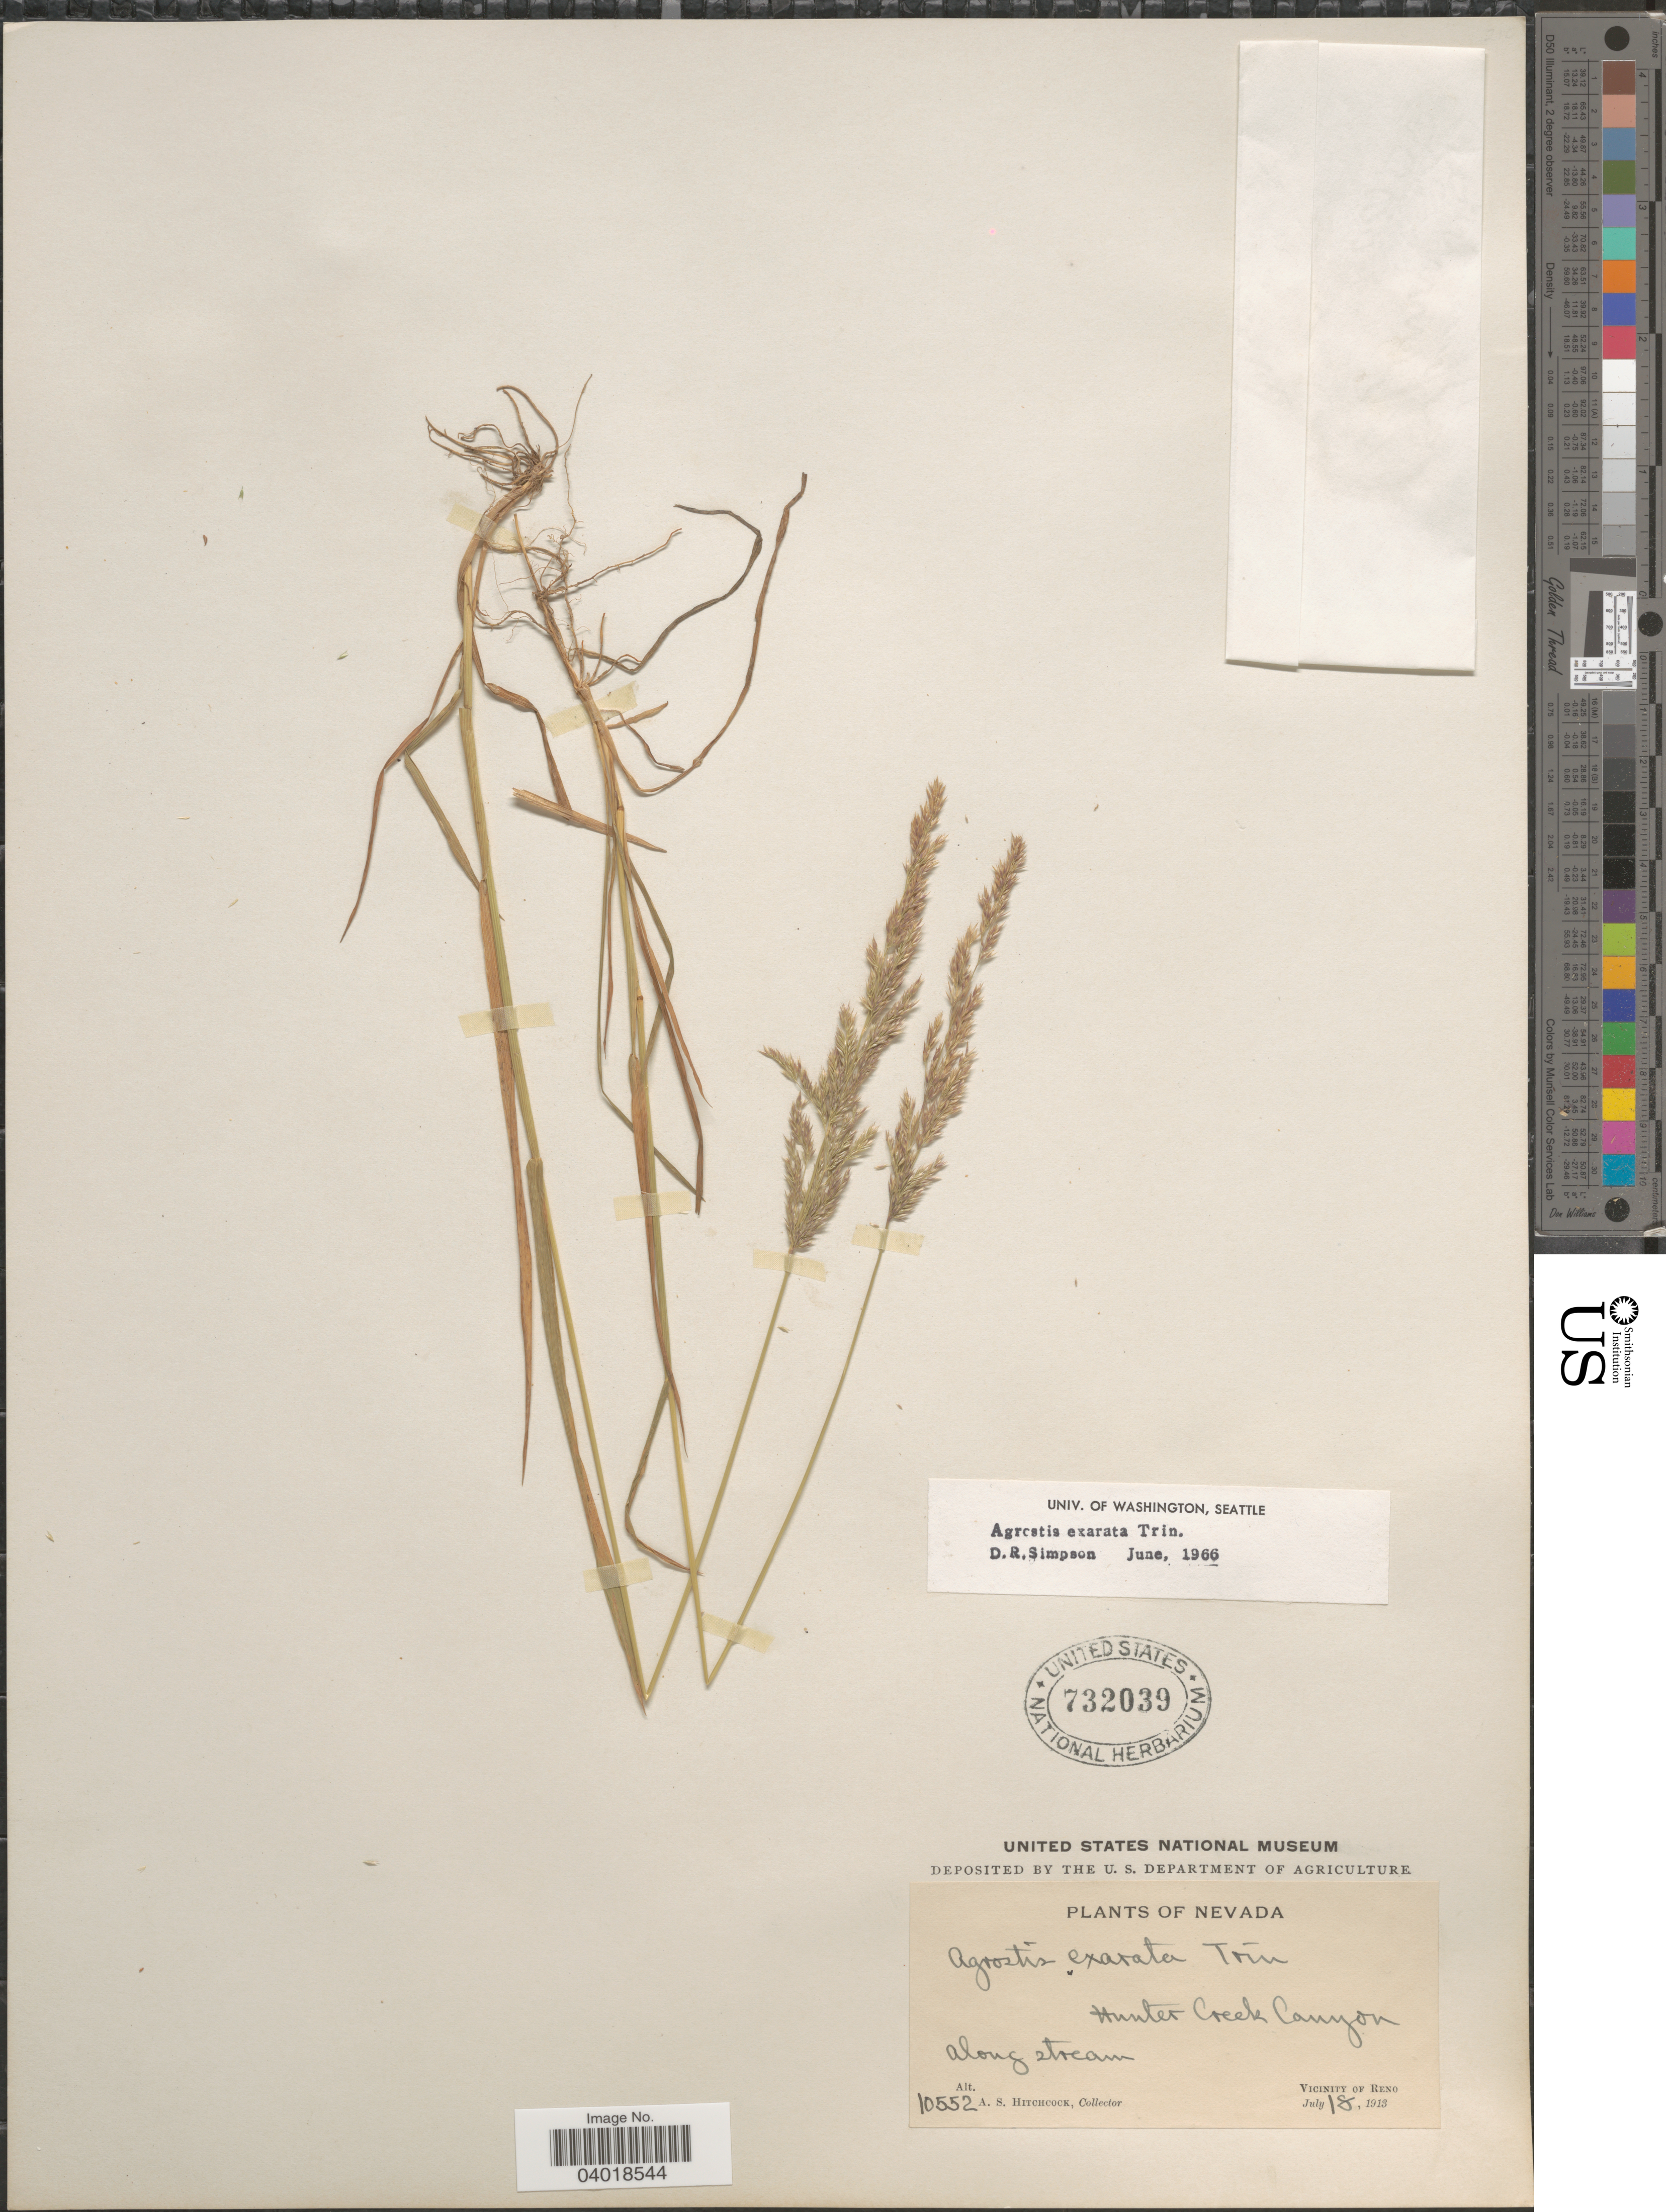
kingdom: Plantae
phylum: Tracheophyta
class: Liliopsida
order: Poales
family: Poaceae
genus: Agrostis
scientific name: Agrostis exarata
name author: Trin.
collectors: A. S. Hitchcock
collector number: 10552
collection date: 1913-07-18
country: United States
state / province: Nevada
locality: Hunter Creek Canyon. Vicinity of Reno.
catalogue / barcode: US 732039